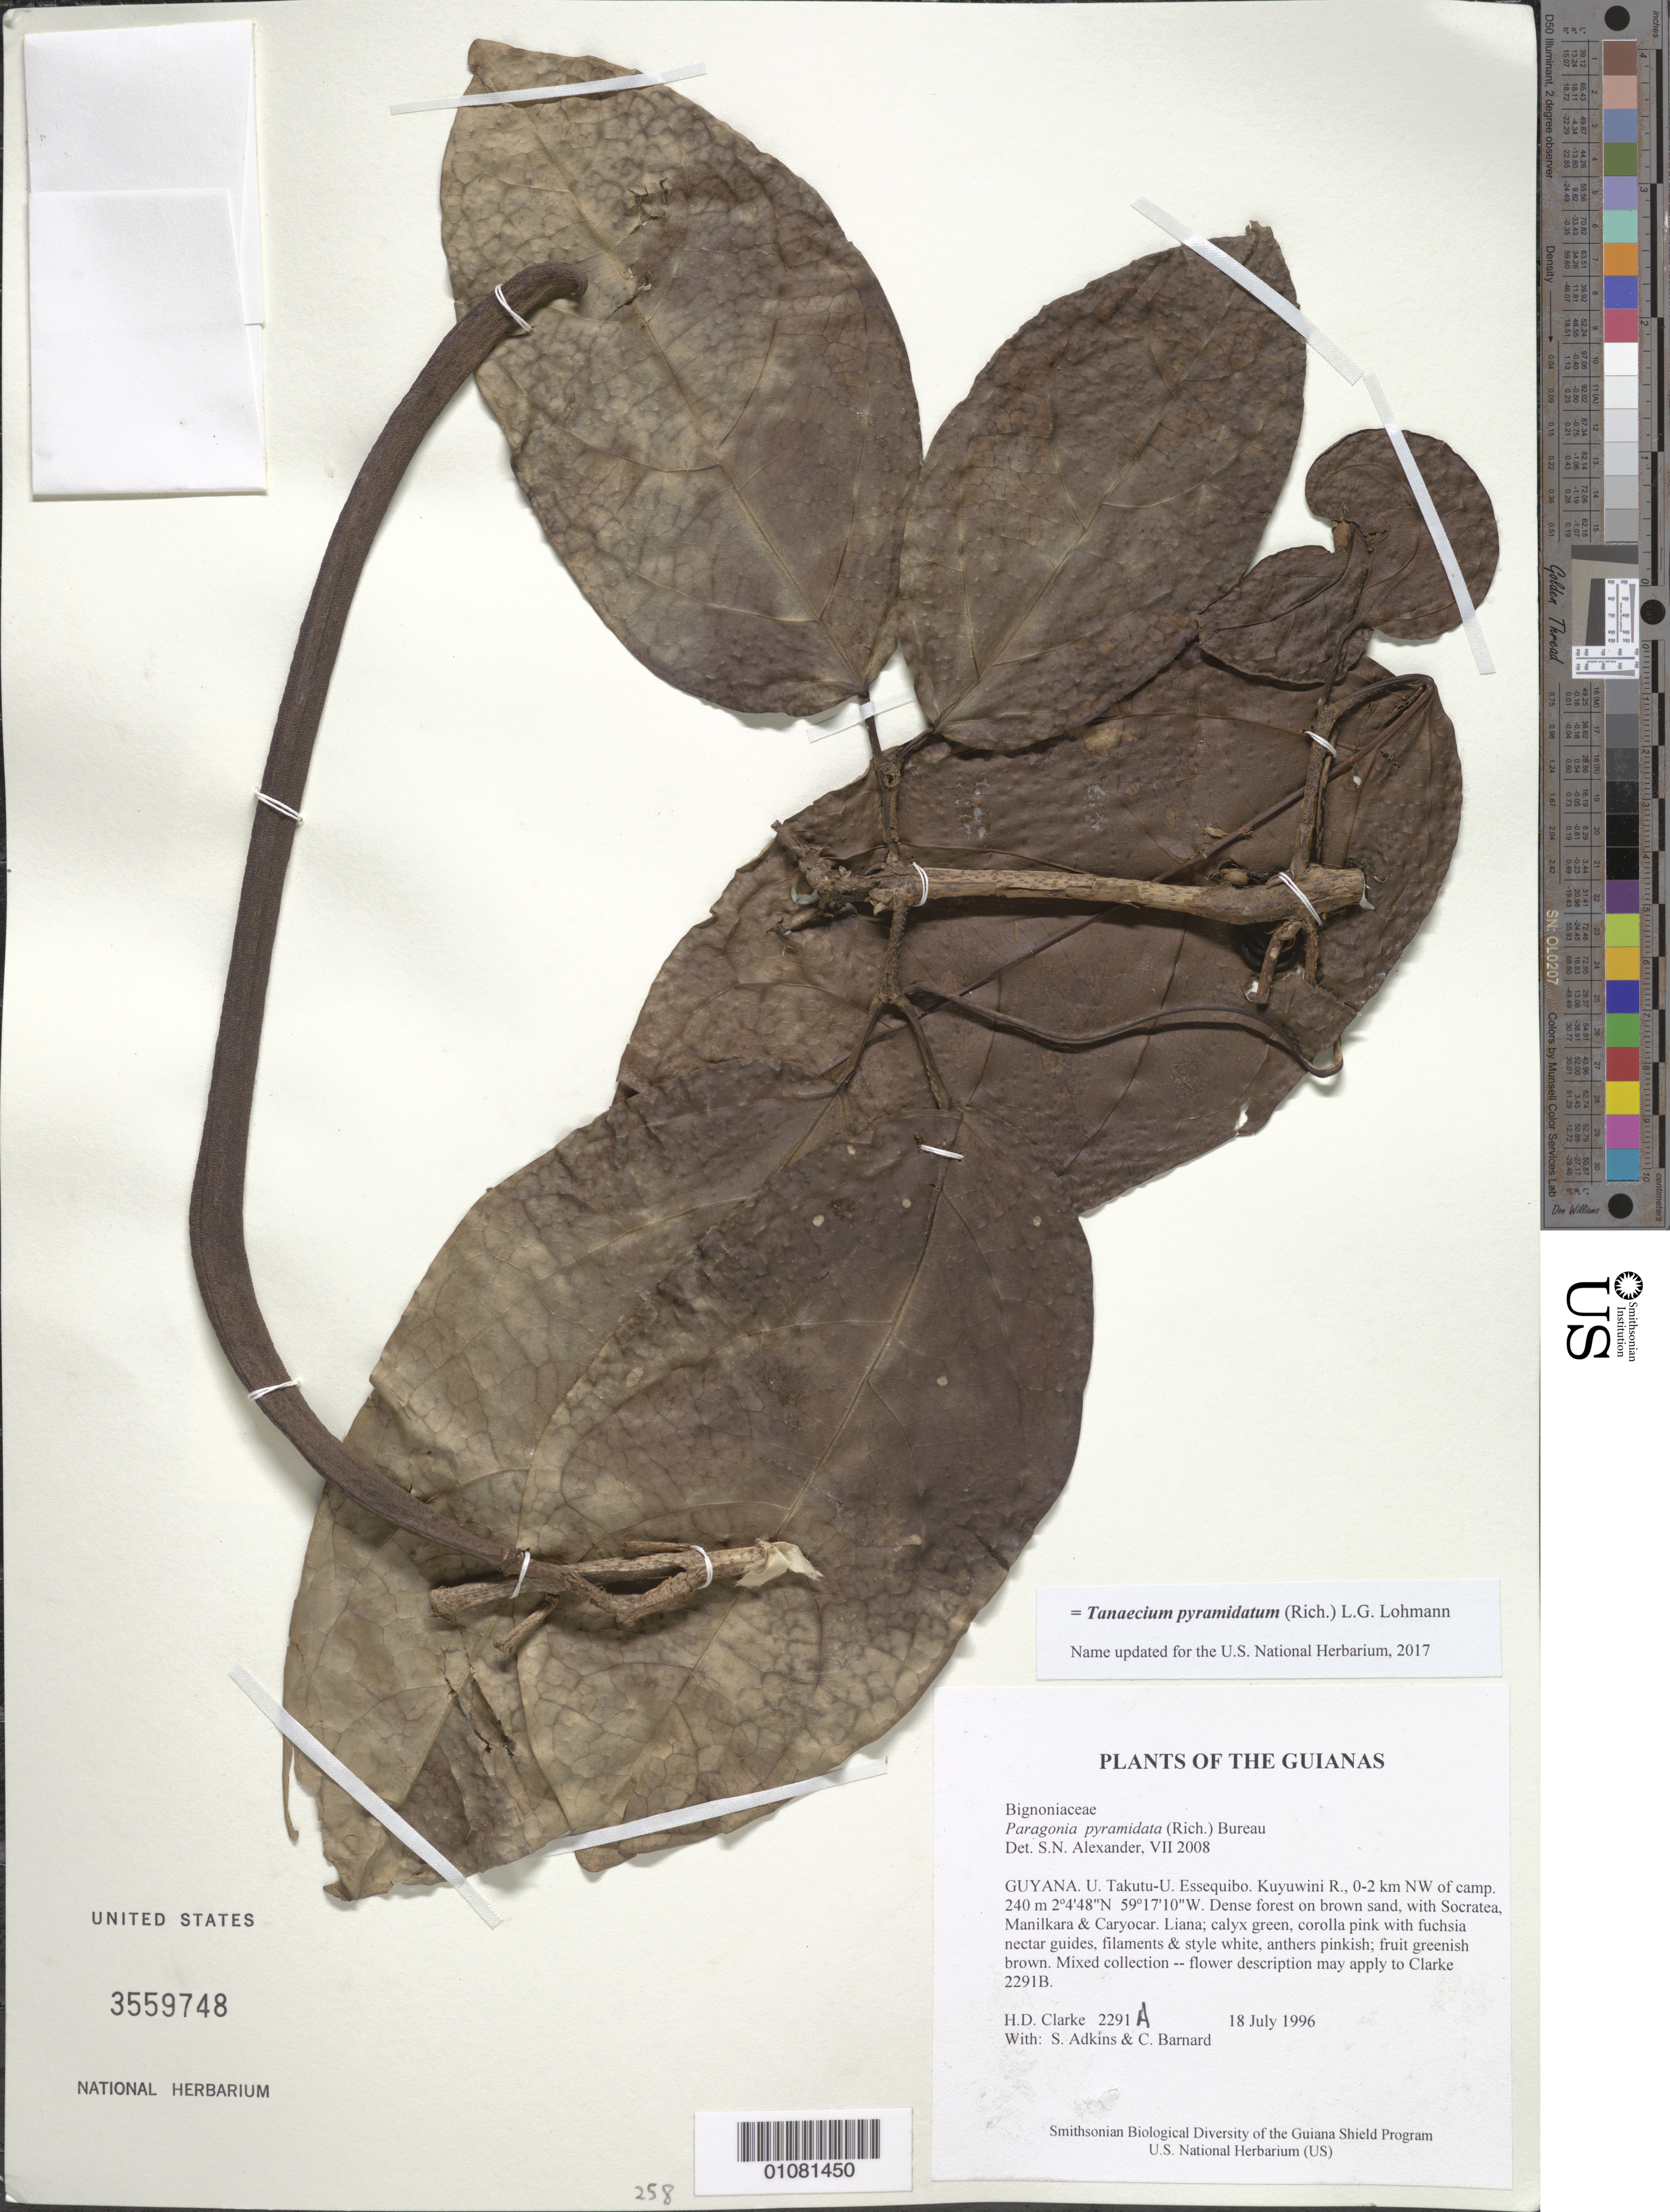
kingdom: Plantae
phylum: Tracheophyta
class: Magnoliopsida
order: Lamiales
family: Bignoniaceae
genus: Tanaecium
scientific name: Tanaecium pyramidatum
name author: (Rich.) L.G. Lohmann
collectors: H. D. Clarke, S. Adkins & C. Bernard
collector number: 2291 A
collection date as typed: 18 July 1996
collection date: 1996-07-18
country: Guyana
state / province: U. Takutu-U. Essequibo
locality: Kuyuwini R., 0-2 km NW of camp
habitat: Dense forest on brown sand, with Socratea, Manilkara & Caryocar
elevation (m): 240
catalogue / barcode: US 3559748